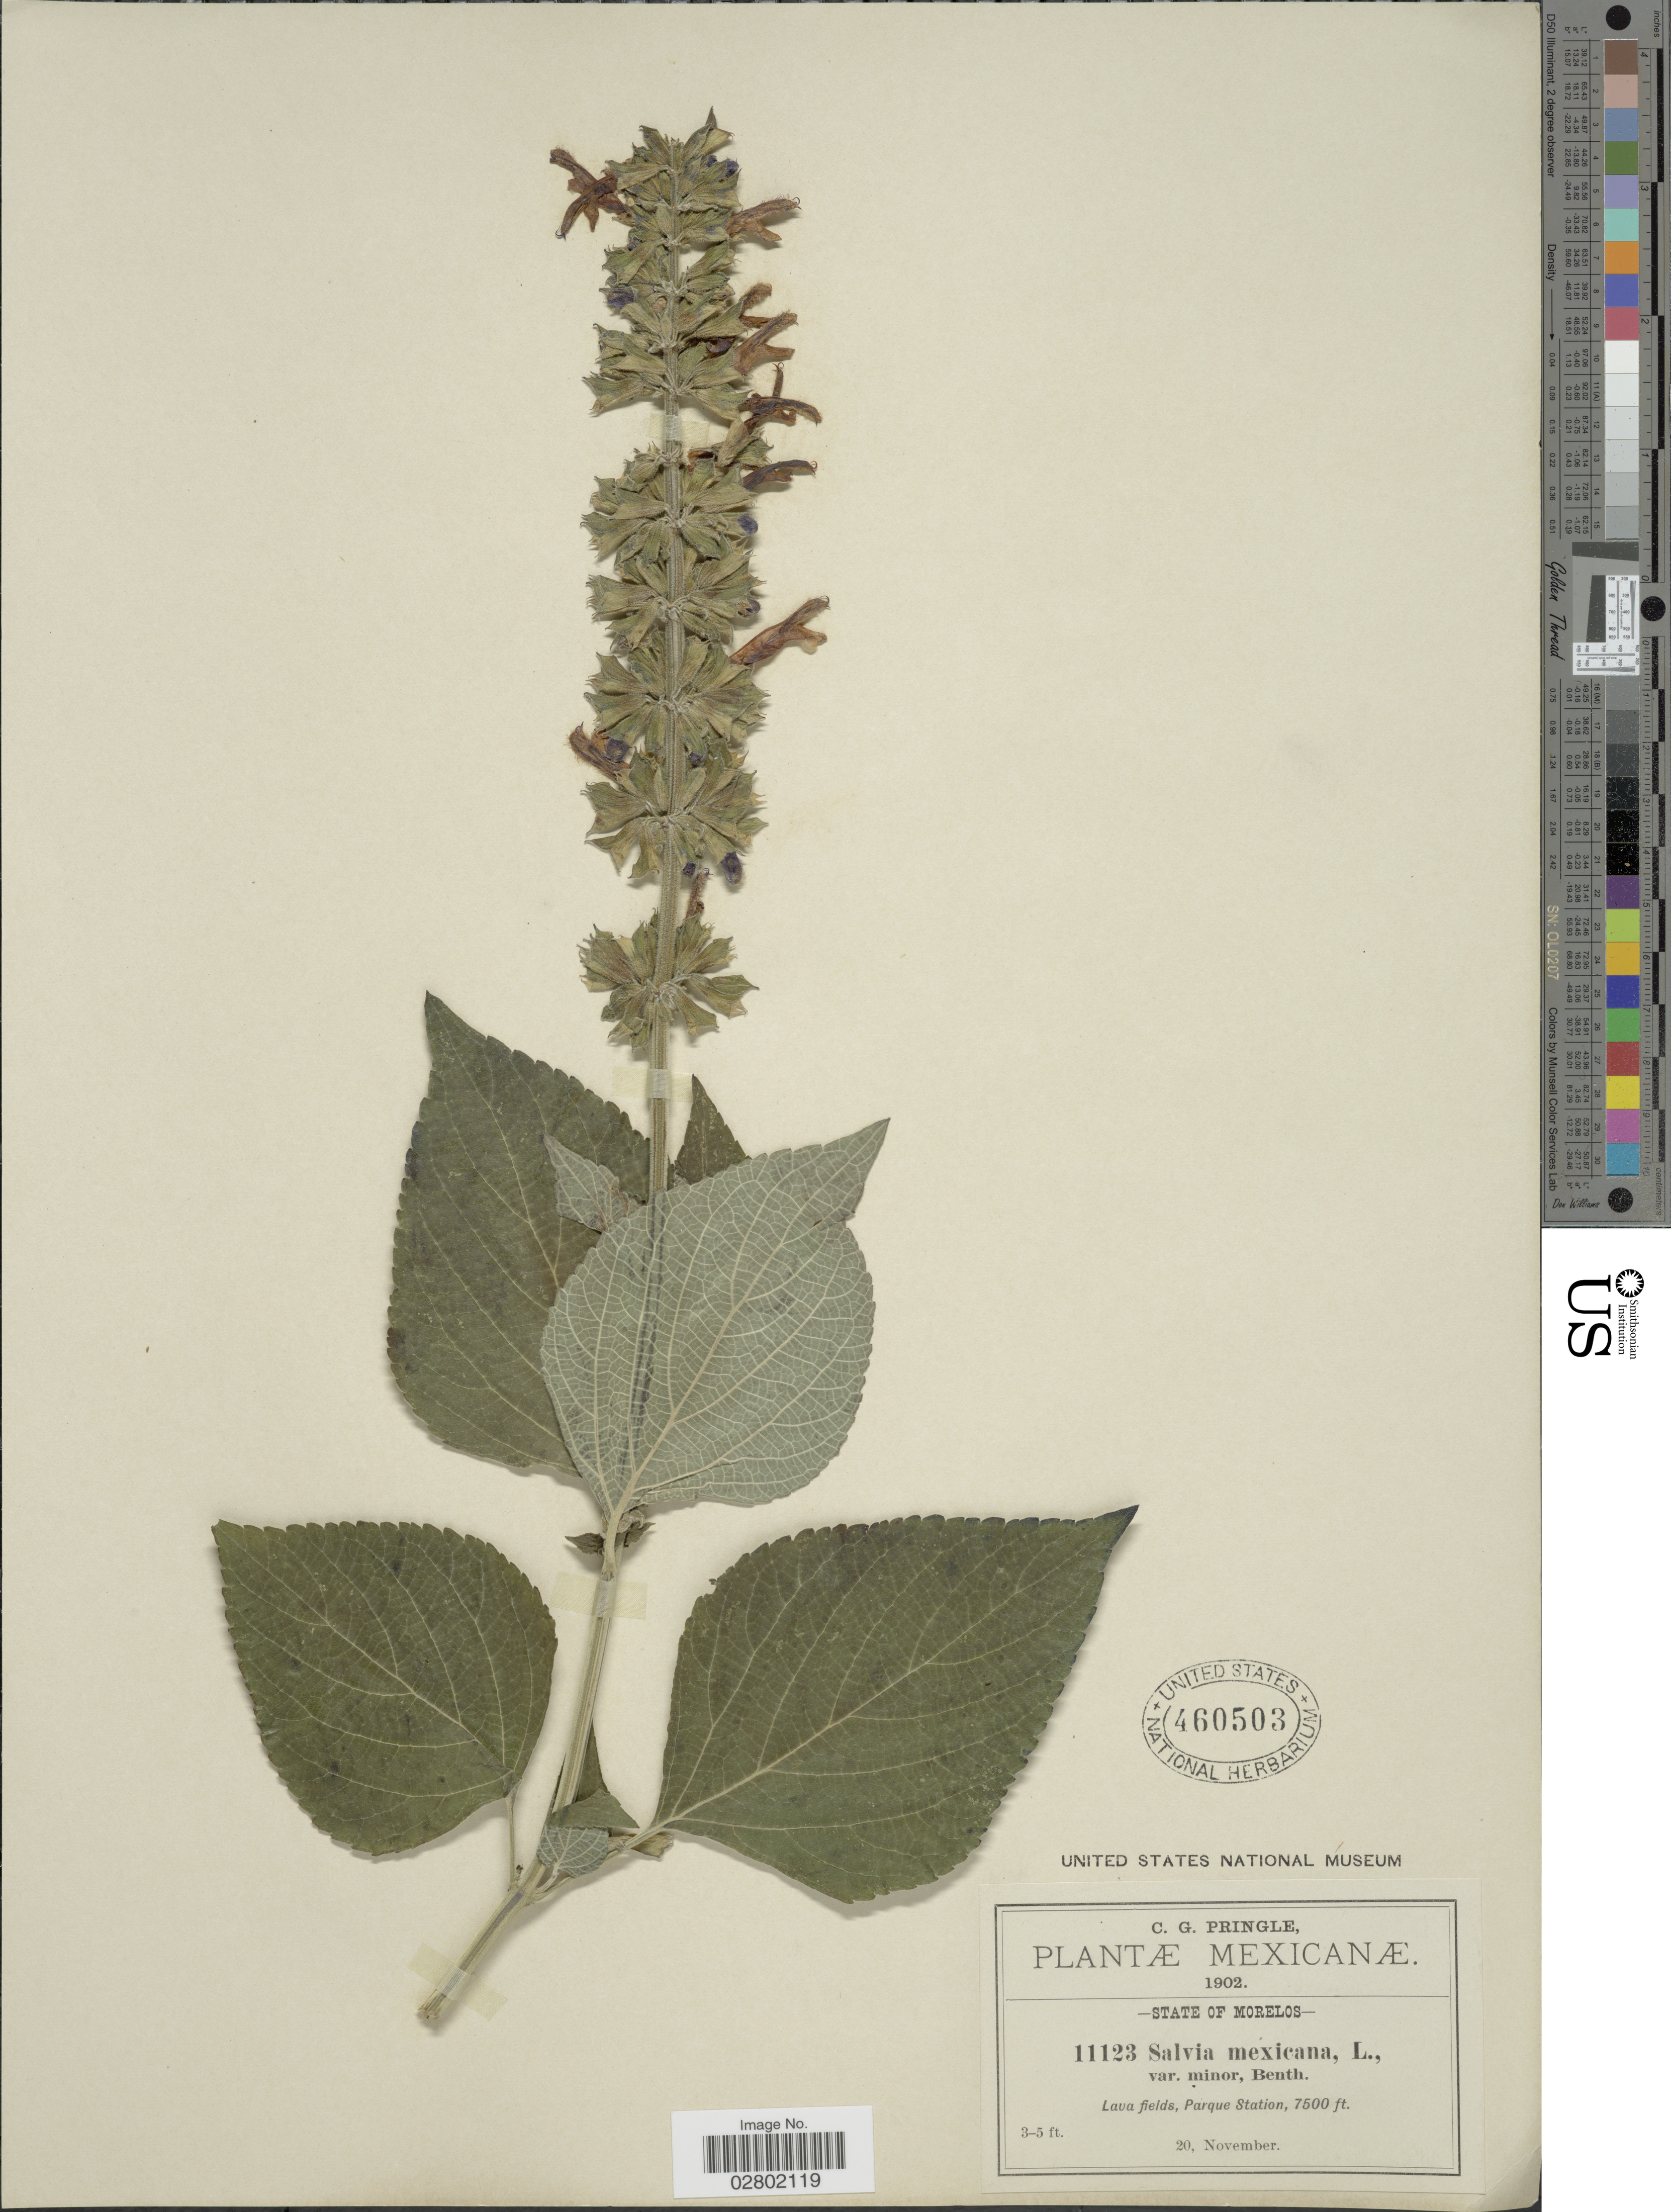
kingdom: Plantae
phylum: Tracheophyta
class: Magnoliopsida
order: Lamiales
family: Lamiaceae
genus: Salvia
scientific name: Salvia mexicana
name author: L.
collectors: C. G. Pringle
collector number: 11123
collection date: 1902-11-20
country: Mexico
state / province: Morelos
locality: Lava fields, Parque Station.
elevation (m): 2286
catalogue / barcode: US 460503